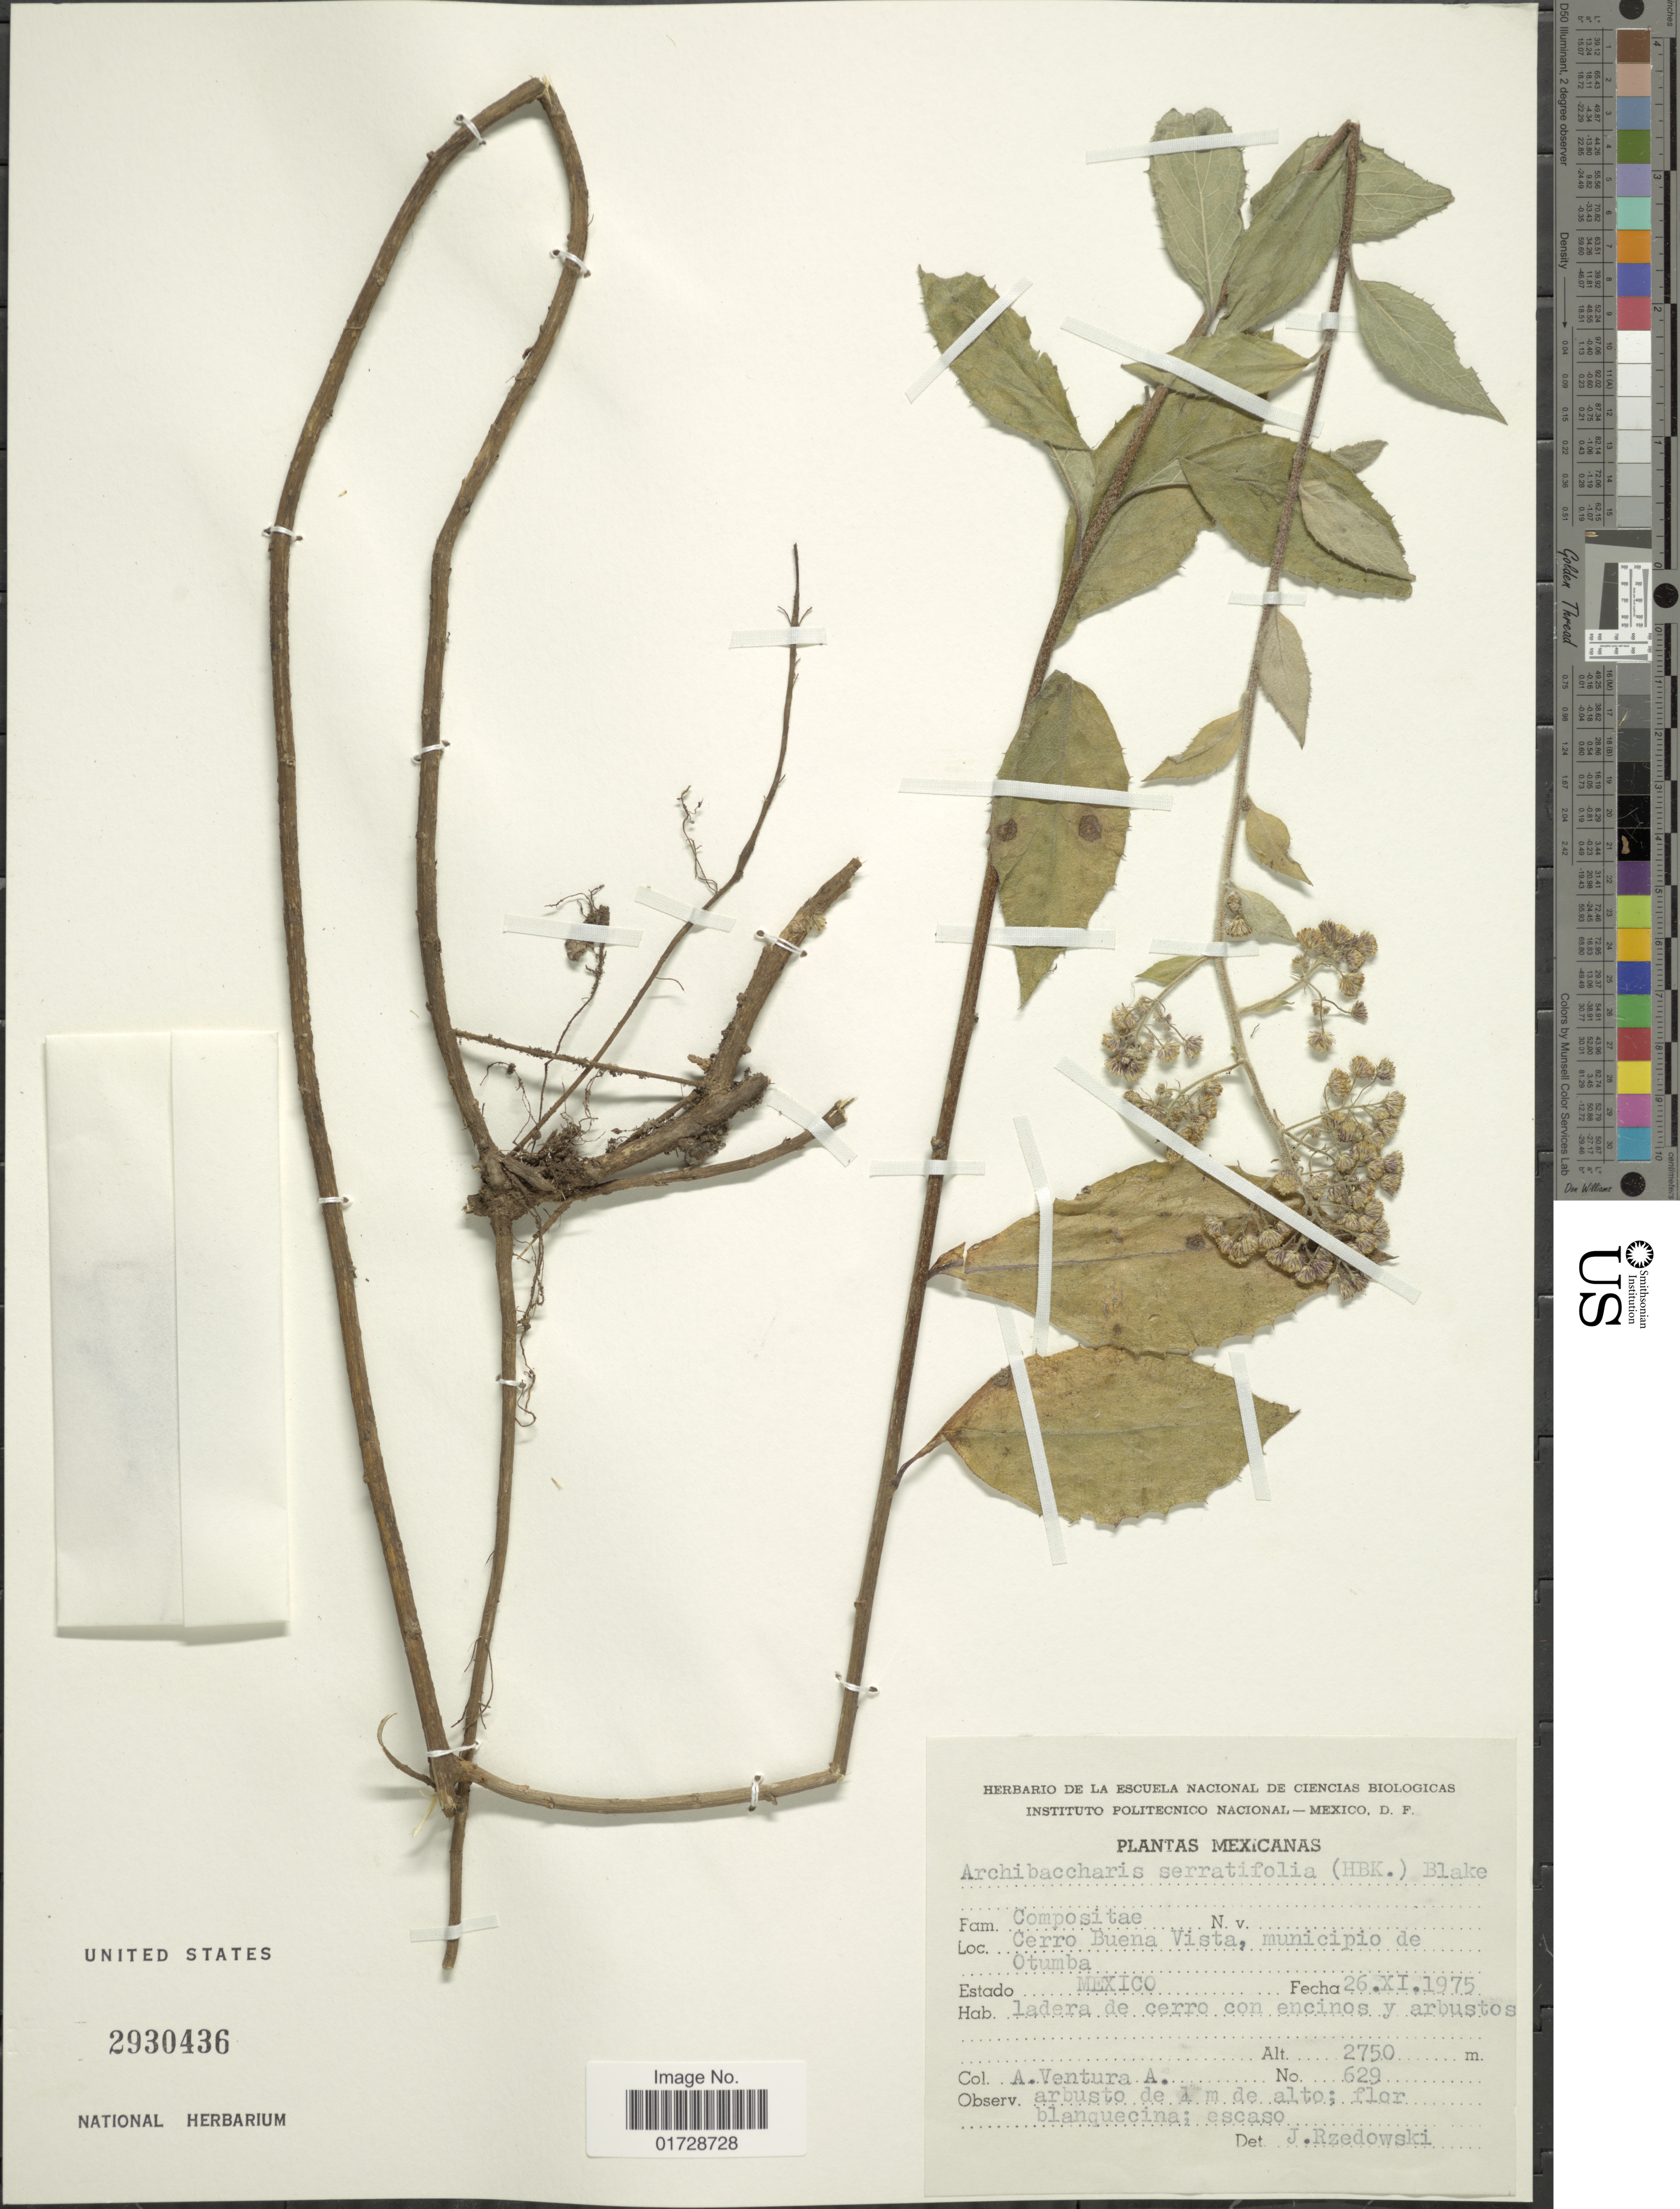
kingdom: Plantae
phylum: Tracheophyta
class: Magnoliopsida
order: Asterales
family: Asteraceae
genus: Archibaccharis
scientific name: Archibaccharis serratifolia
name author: (Kunth) S.F. Blake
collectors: A. Ventura A.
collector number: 629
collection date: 1975-11-26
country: Mexico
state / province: México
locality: Cerro Buena Vista, municipio de Otumba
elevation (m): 2750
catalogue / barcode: US 2930436